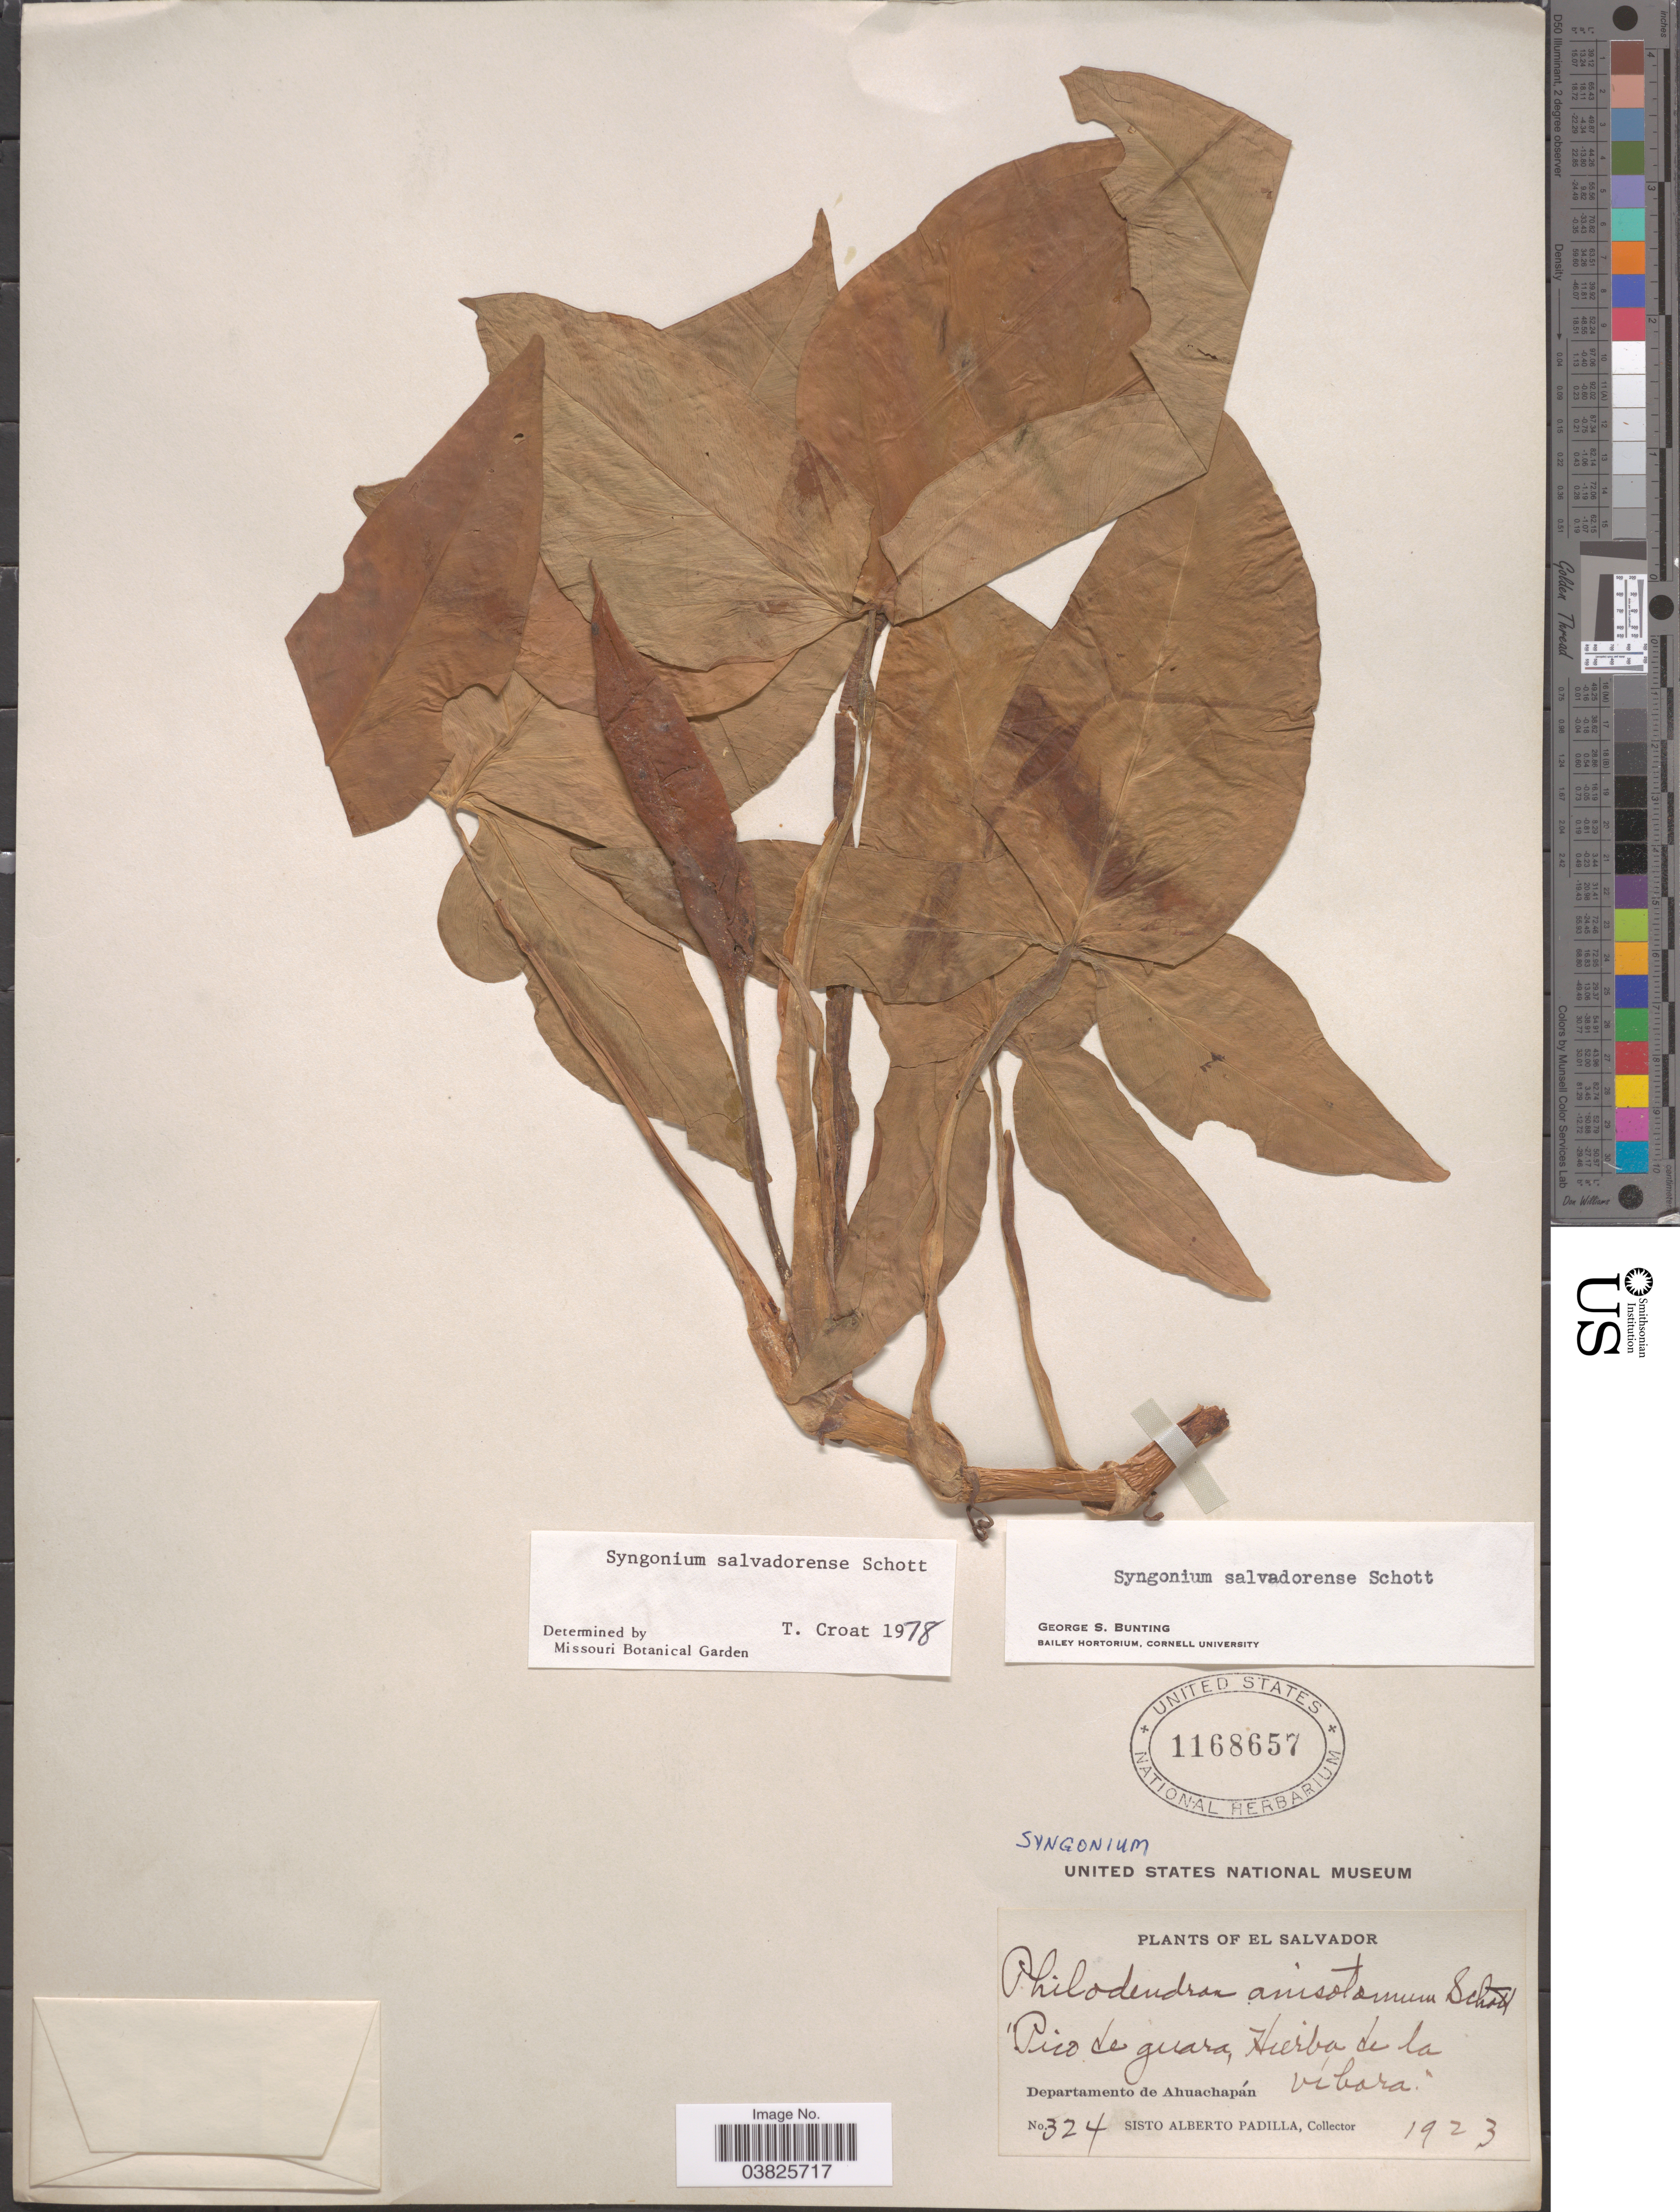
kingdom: Plantae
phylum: Tracheophyta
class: Liliopsida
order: Alismatales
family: Araceae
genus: Syngonium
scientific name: Syngonium salvadorense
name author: Schott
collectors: S. A. Padilla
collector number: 324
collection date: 1923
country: El Salvador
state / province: Ahuachapan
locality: Departamento de Ahuachapán.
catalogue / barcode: US 1168657